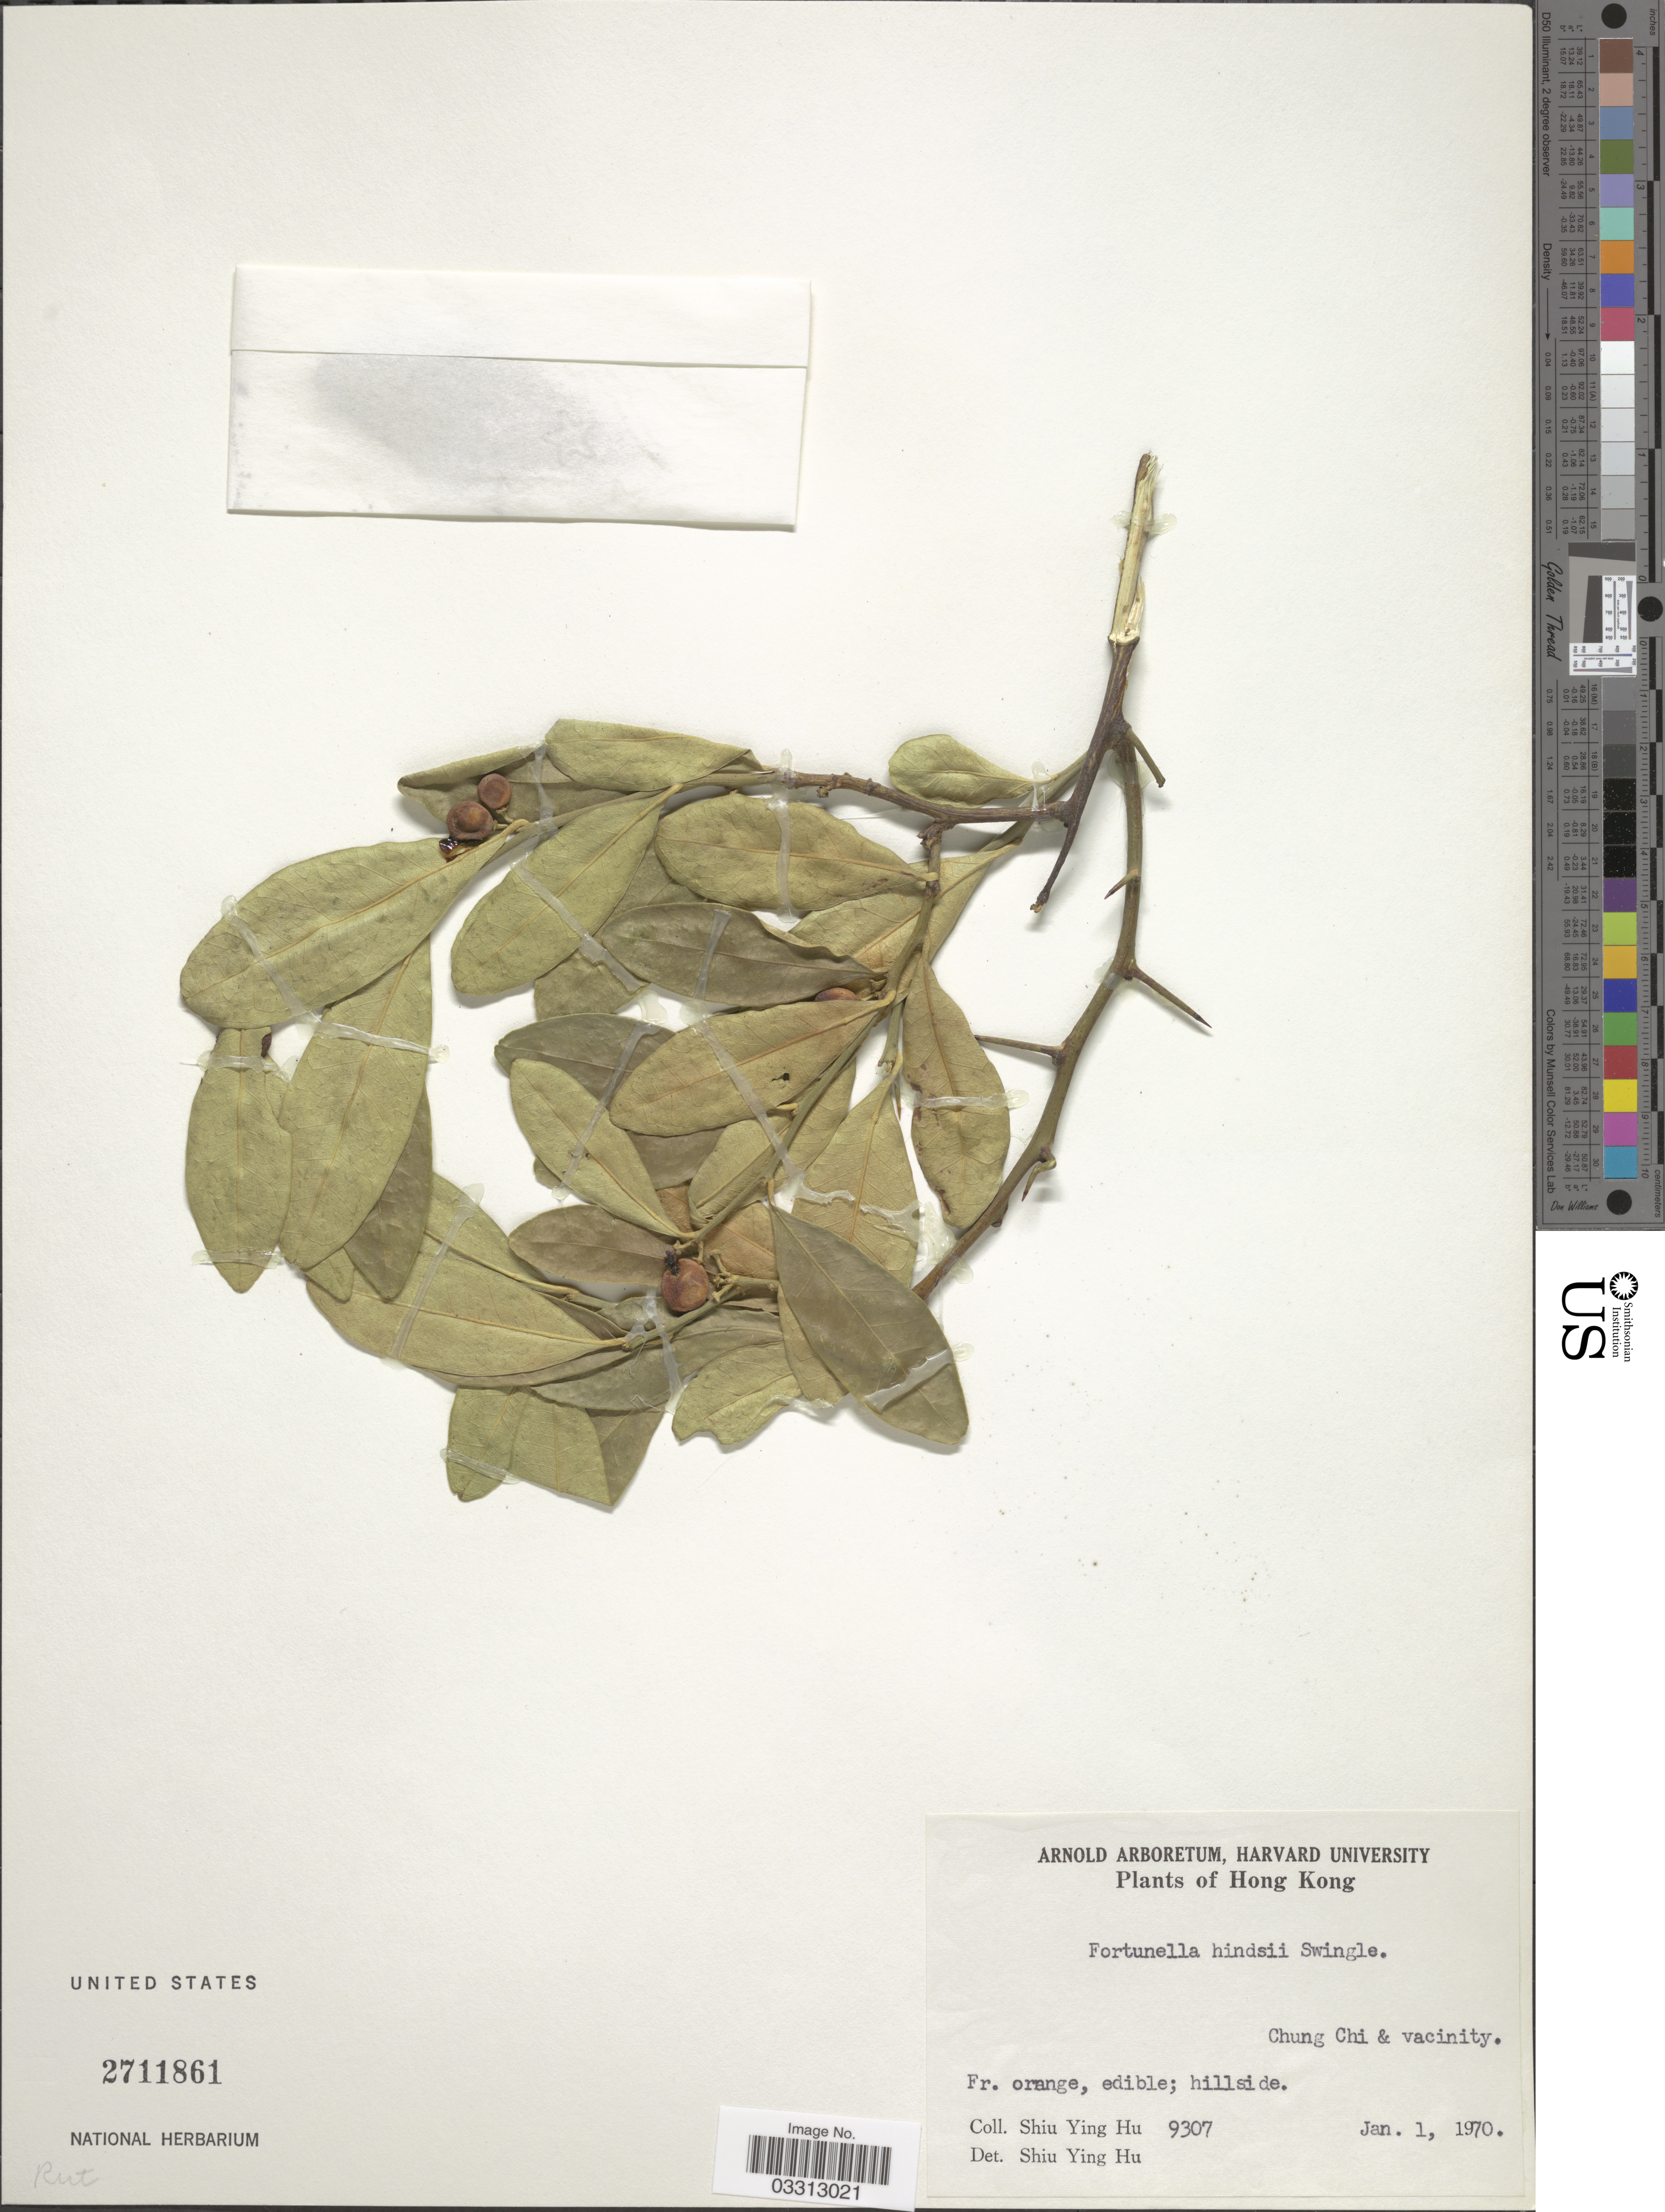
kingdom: Plantae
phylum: Tracheophyta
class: Magnoliopsida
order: Sapindales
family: Rutaceae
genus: Citrus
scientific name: Citrus japonica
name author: Thunb.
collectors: S. Y. Hu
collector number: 9307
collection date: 1970-01-01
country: China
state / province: Hong Kong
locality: Chung Chi & vacinity.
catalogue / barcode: US 2711861